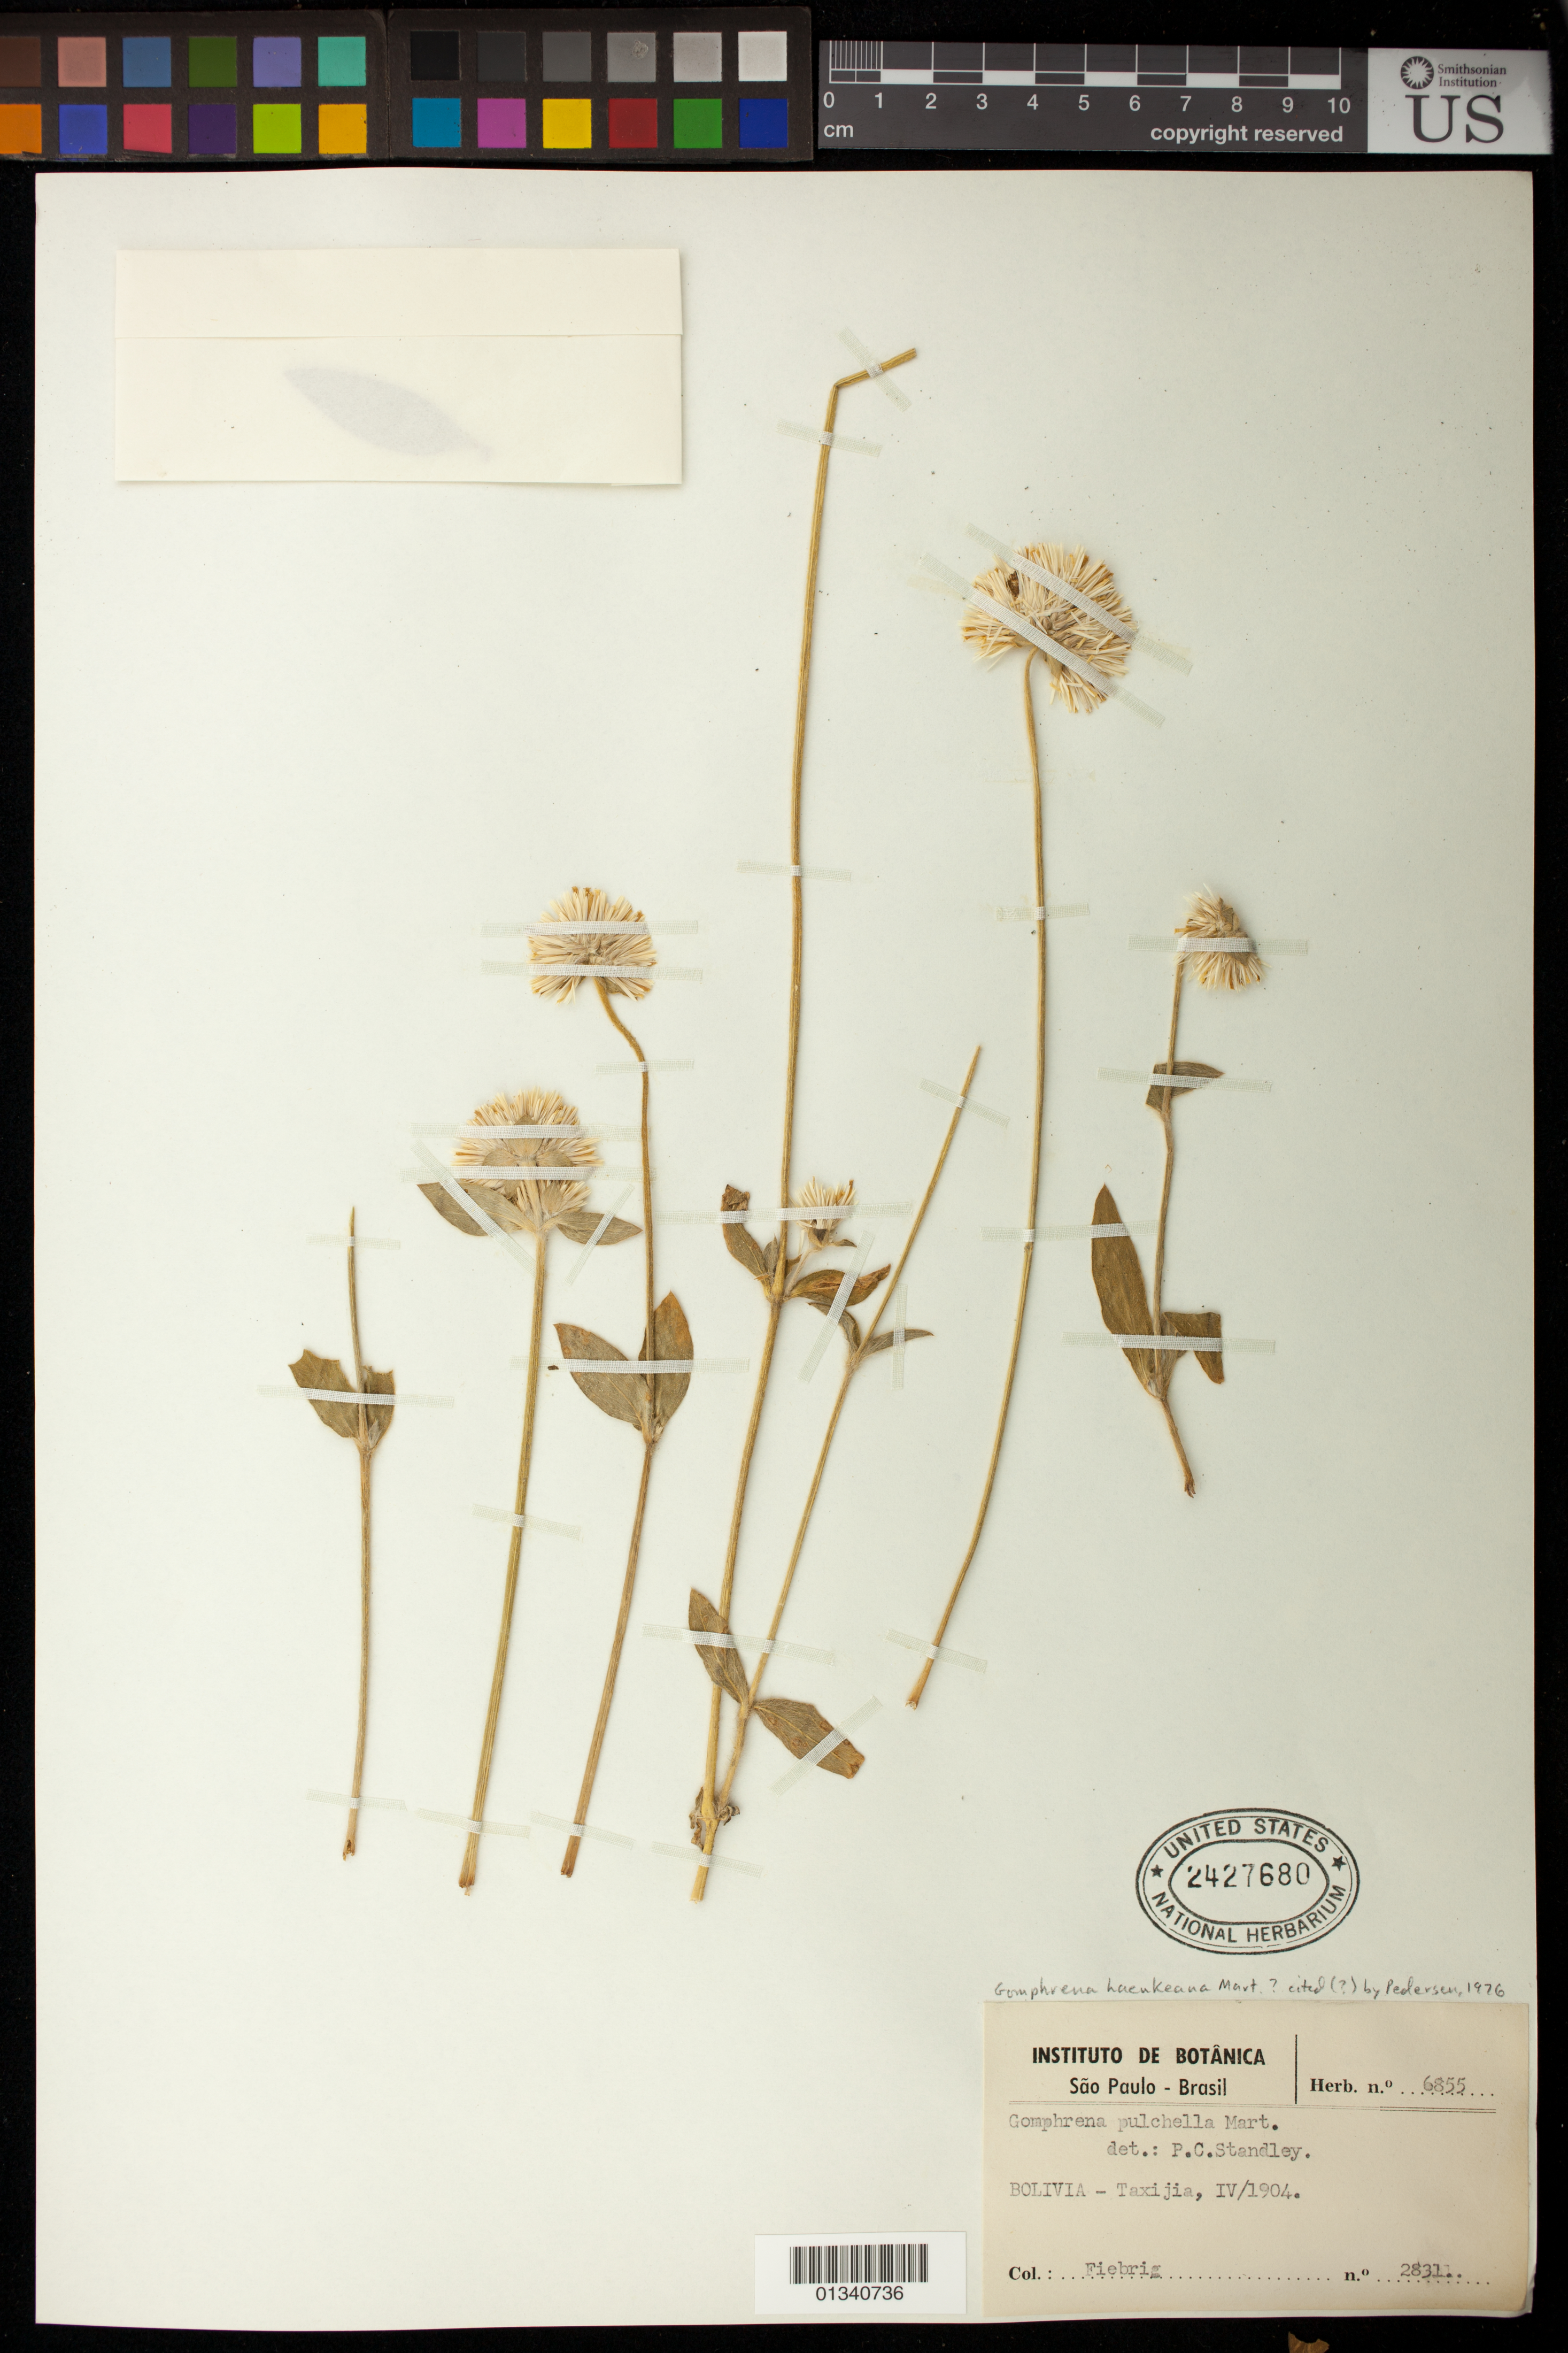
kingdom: Plantae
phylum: Tracheophyta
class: Magnoliopsida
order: Caryophyllales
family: Amaranthaceae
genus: Gomphrena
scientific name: Gomphrena haenkeana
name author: Mart.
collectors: K. Fiebrig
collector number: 2831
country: Bolivia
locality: Taxijia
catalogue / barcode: US 2427680